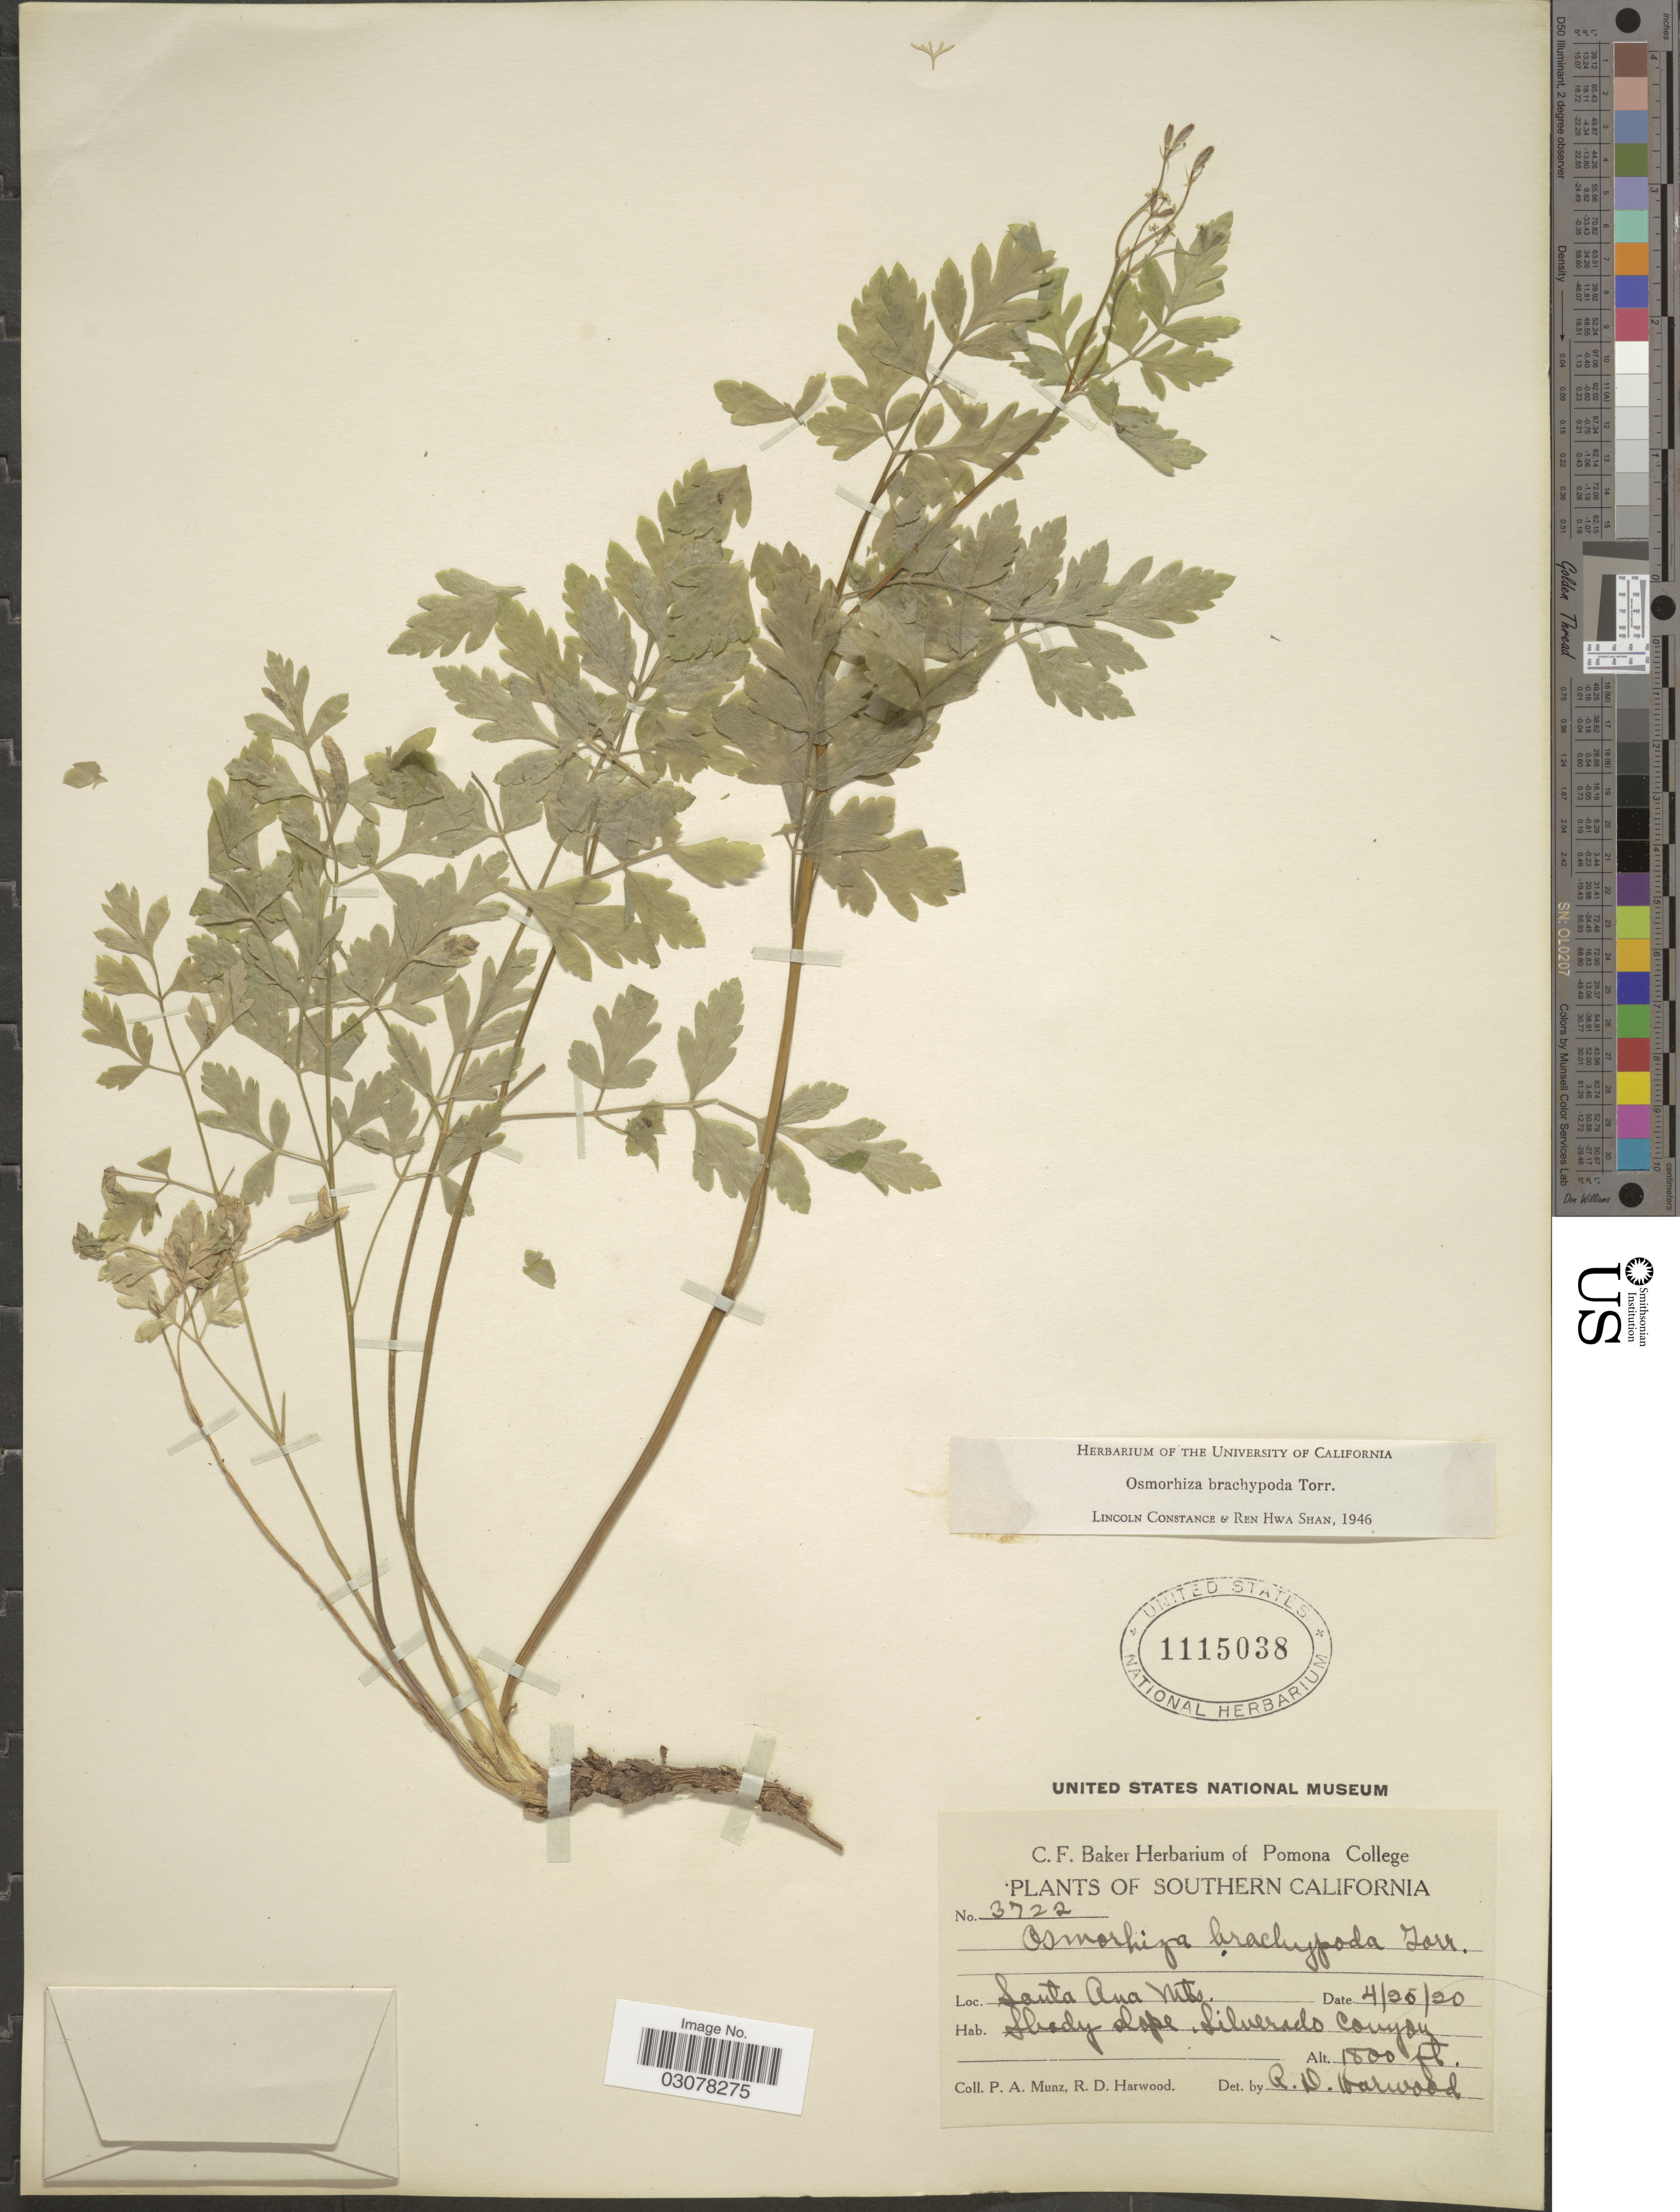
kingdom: Plantae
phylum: Tracheophyta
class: Magnoliopsida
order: Apiales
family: Apiaceae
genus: Osmorhiza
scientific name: Osmorhiza brachypoda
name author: Torr. ex Durand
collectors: P. A. Munz & R. Harwood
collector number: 3722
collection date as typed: Transcribed d/m/y: 25/4/20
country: United States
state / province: California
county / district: Los Angeles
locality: Southern California. Santa Ana Mts. Silverado Canyon.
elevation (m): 549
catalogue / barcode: US 115038